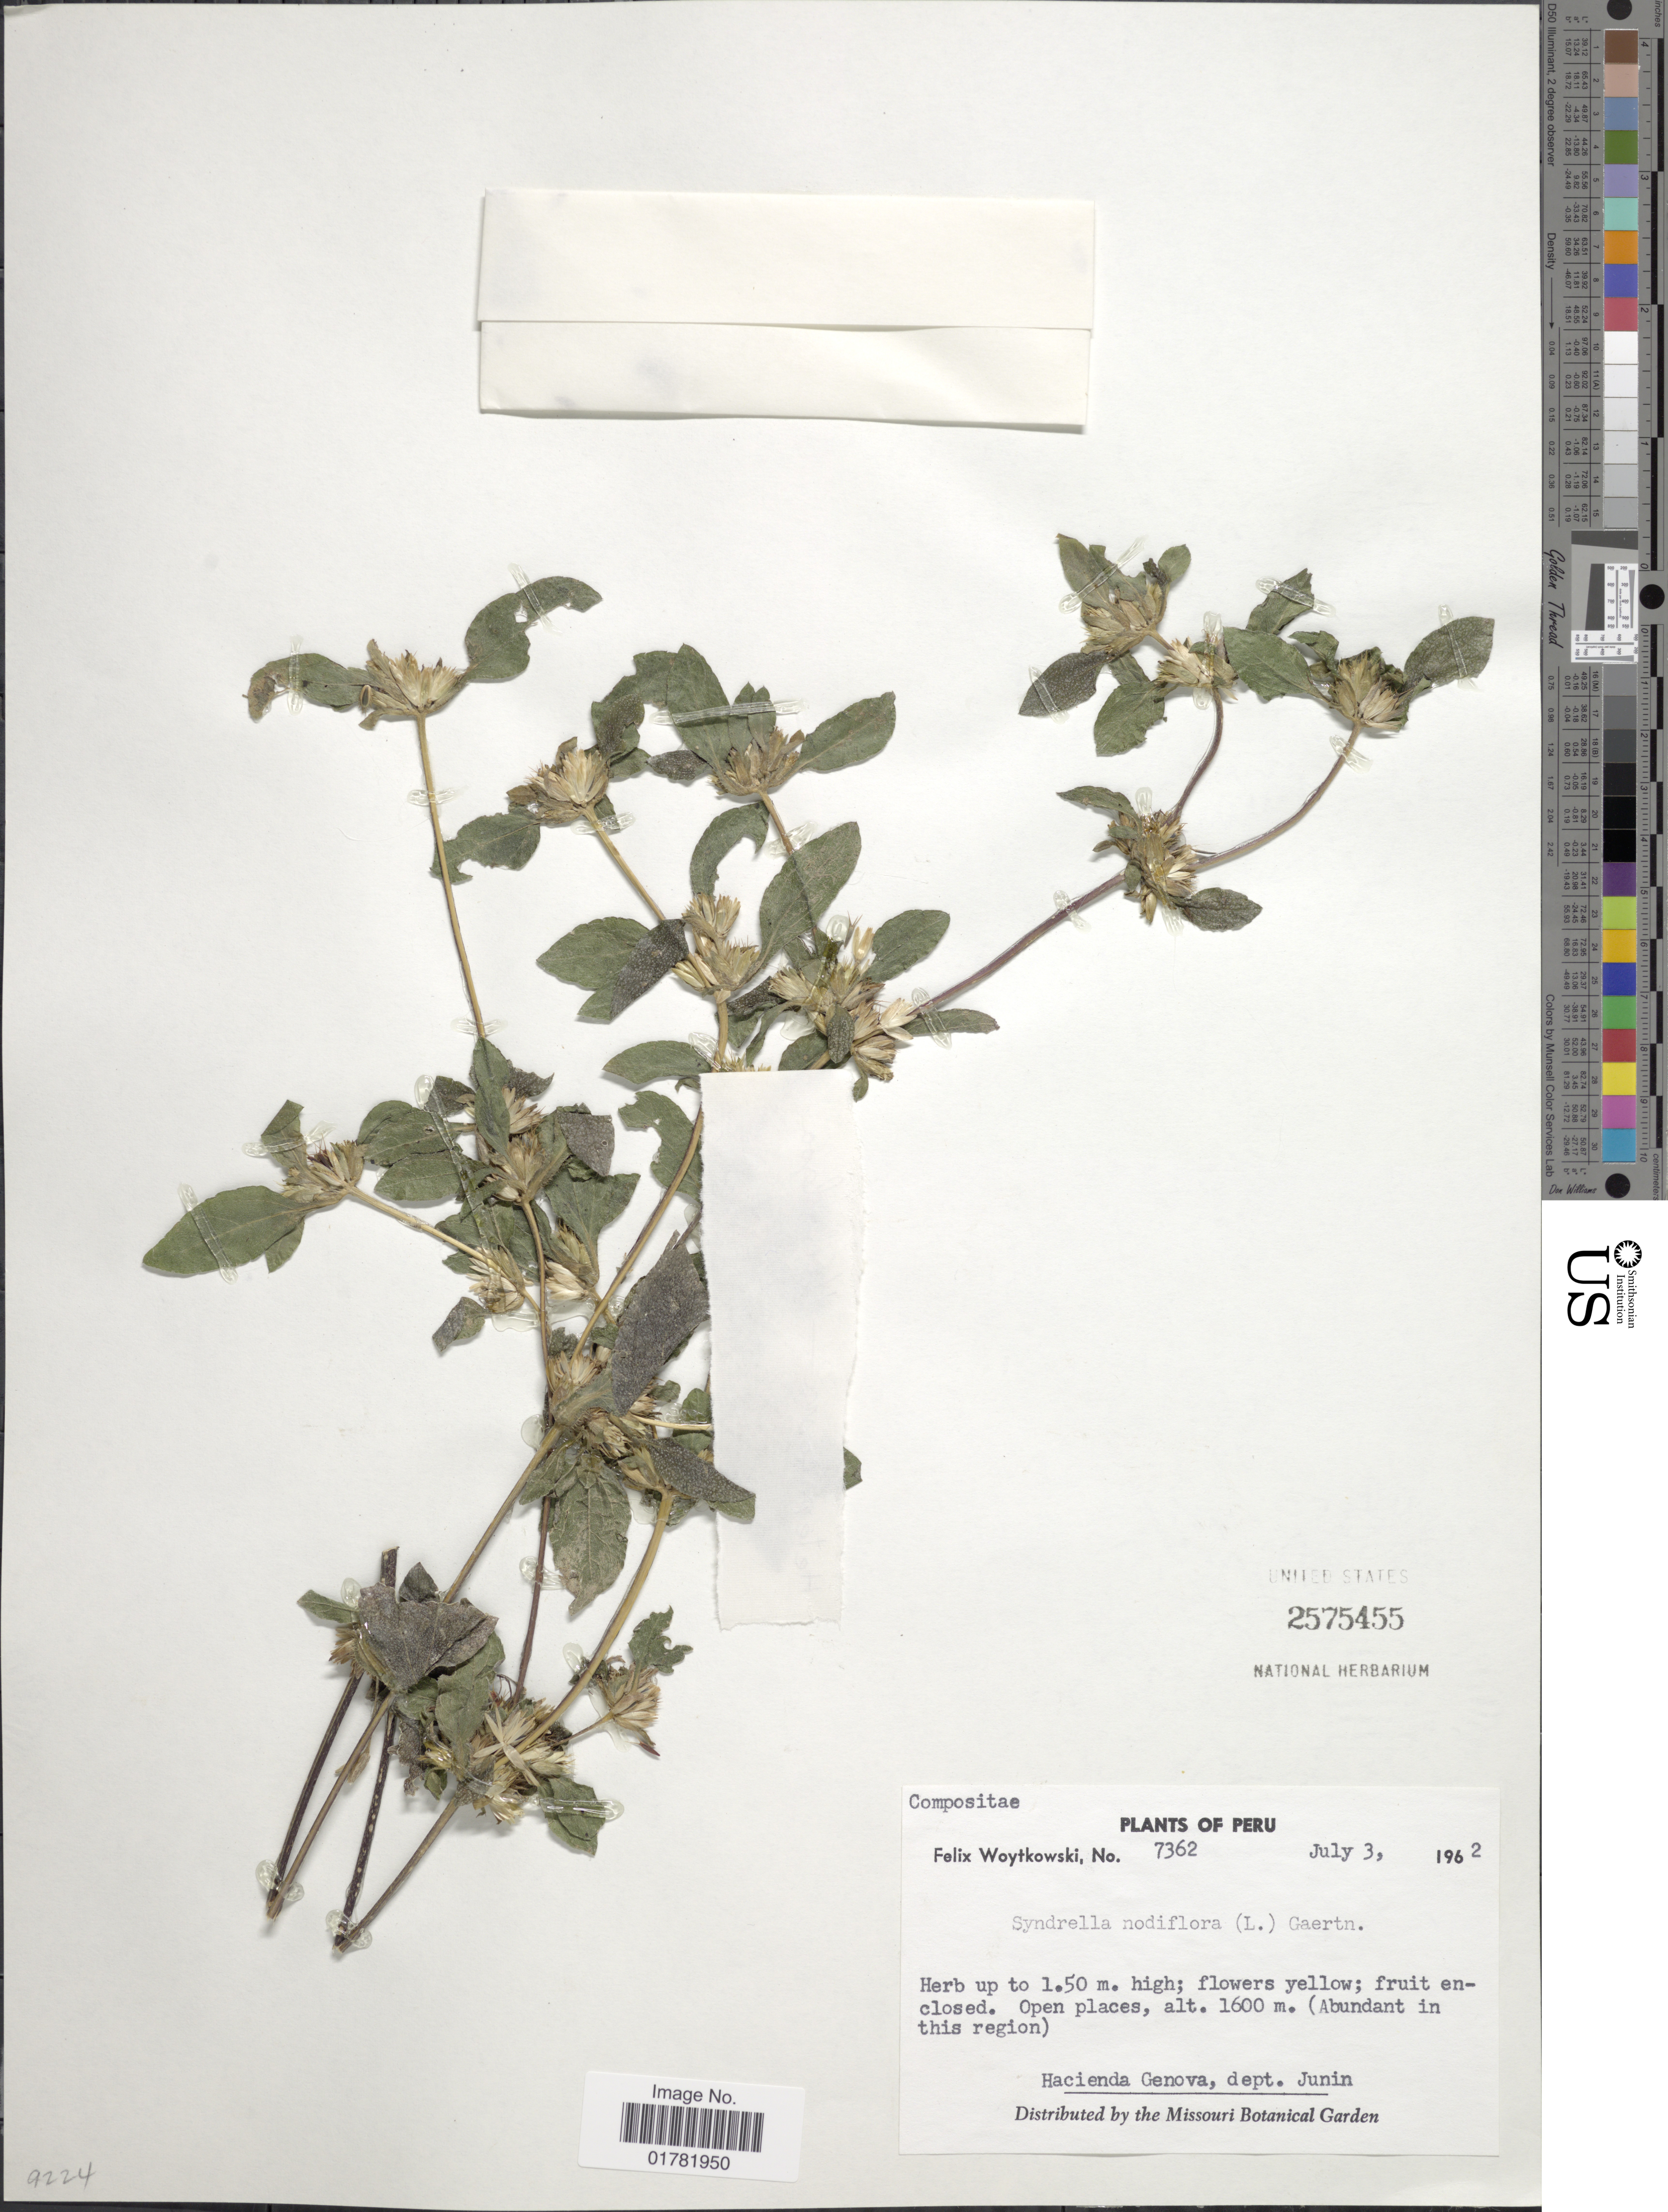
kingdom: Plantae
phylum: Tracheophyta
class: Magnoliopsida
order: Asterales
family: Asteraceae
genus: Synedrella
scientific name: Synedrella nodiflora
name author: (L.) Gaertn.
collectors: F. Woytkowski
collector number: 7362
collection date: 1962-07-03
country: Peru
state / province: Junín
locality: Open places (Abundant in this region) Hacienda Genova, dept. Junin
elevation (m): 1600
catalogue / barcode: US 2575455